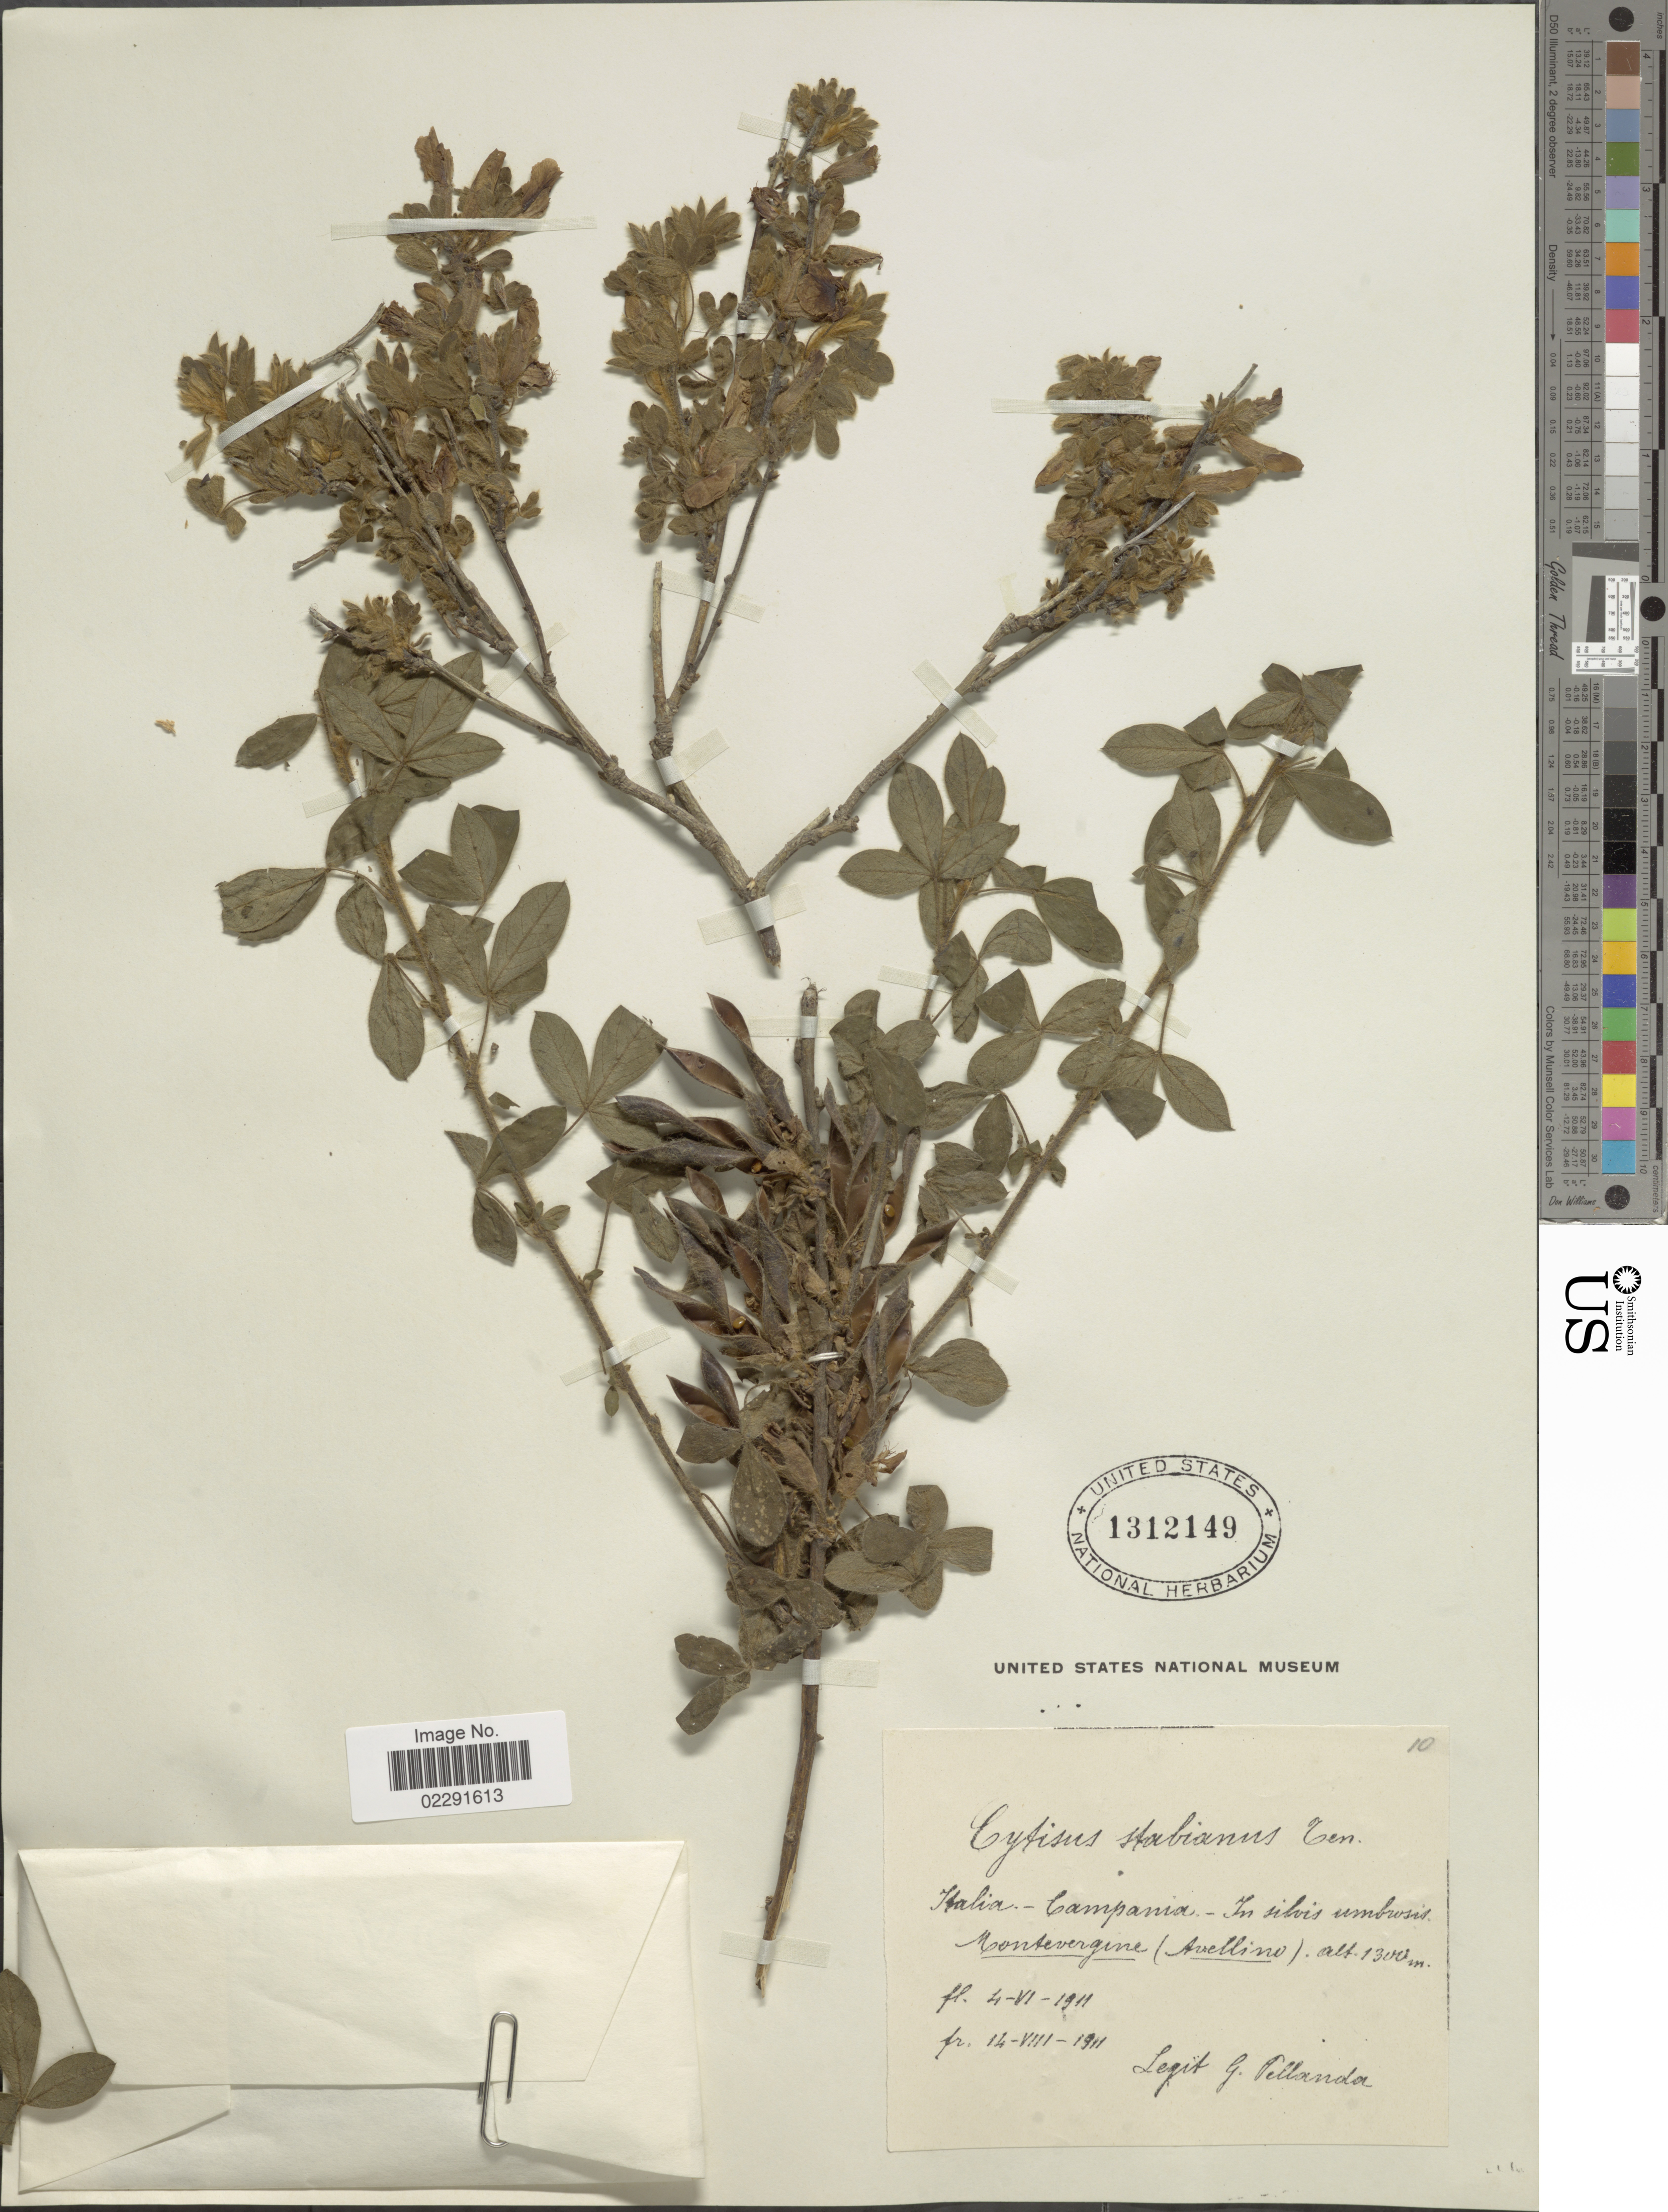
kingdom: Plantae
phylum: Tracheophyta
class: Magnoliopsida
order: Fabales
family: Fabaceae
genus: Cytisus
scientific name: Cytisus stabianus Ten., ined.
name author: Ten.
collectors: G. Pellanda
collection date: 1911-06-04/1911-08-14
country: Italy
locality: Campania-In silvis umbrosis Montevergine (Avellino). [interpreted]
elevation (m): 1300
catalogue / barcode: US 1312149